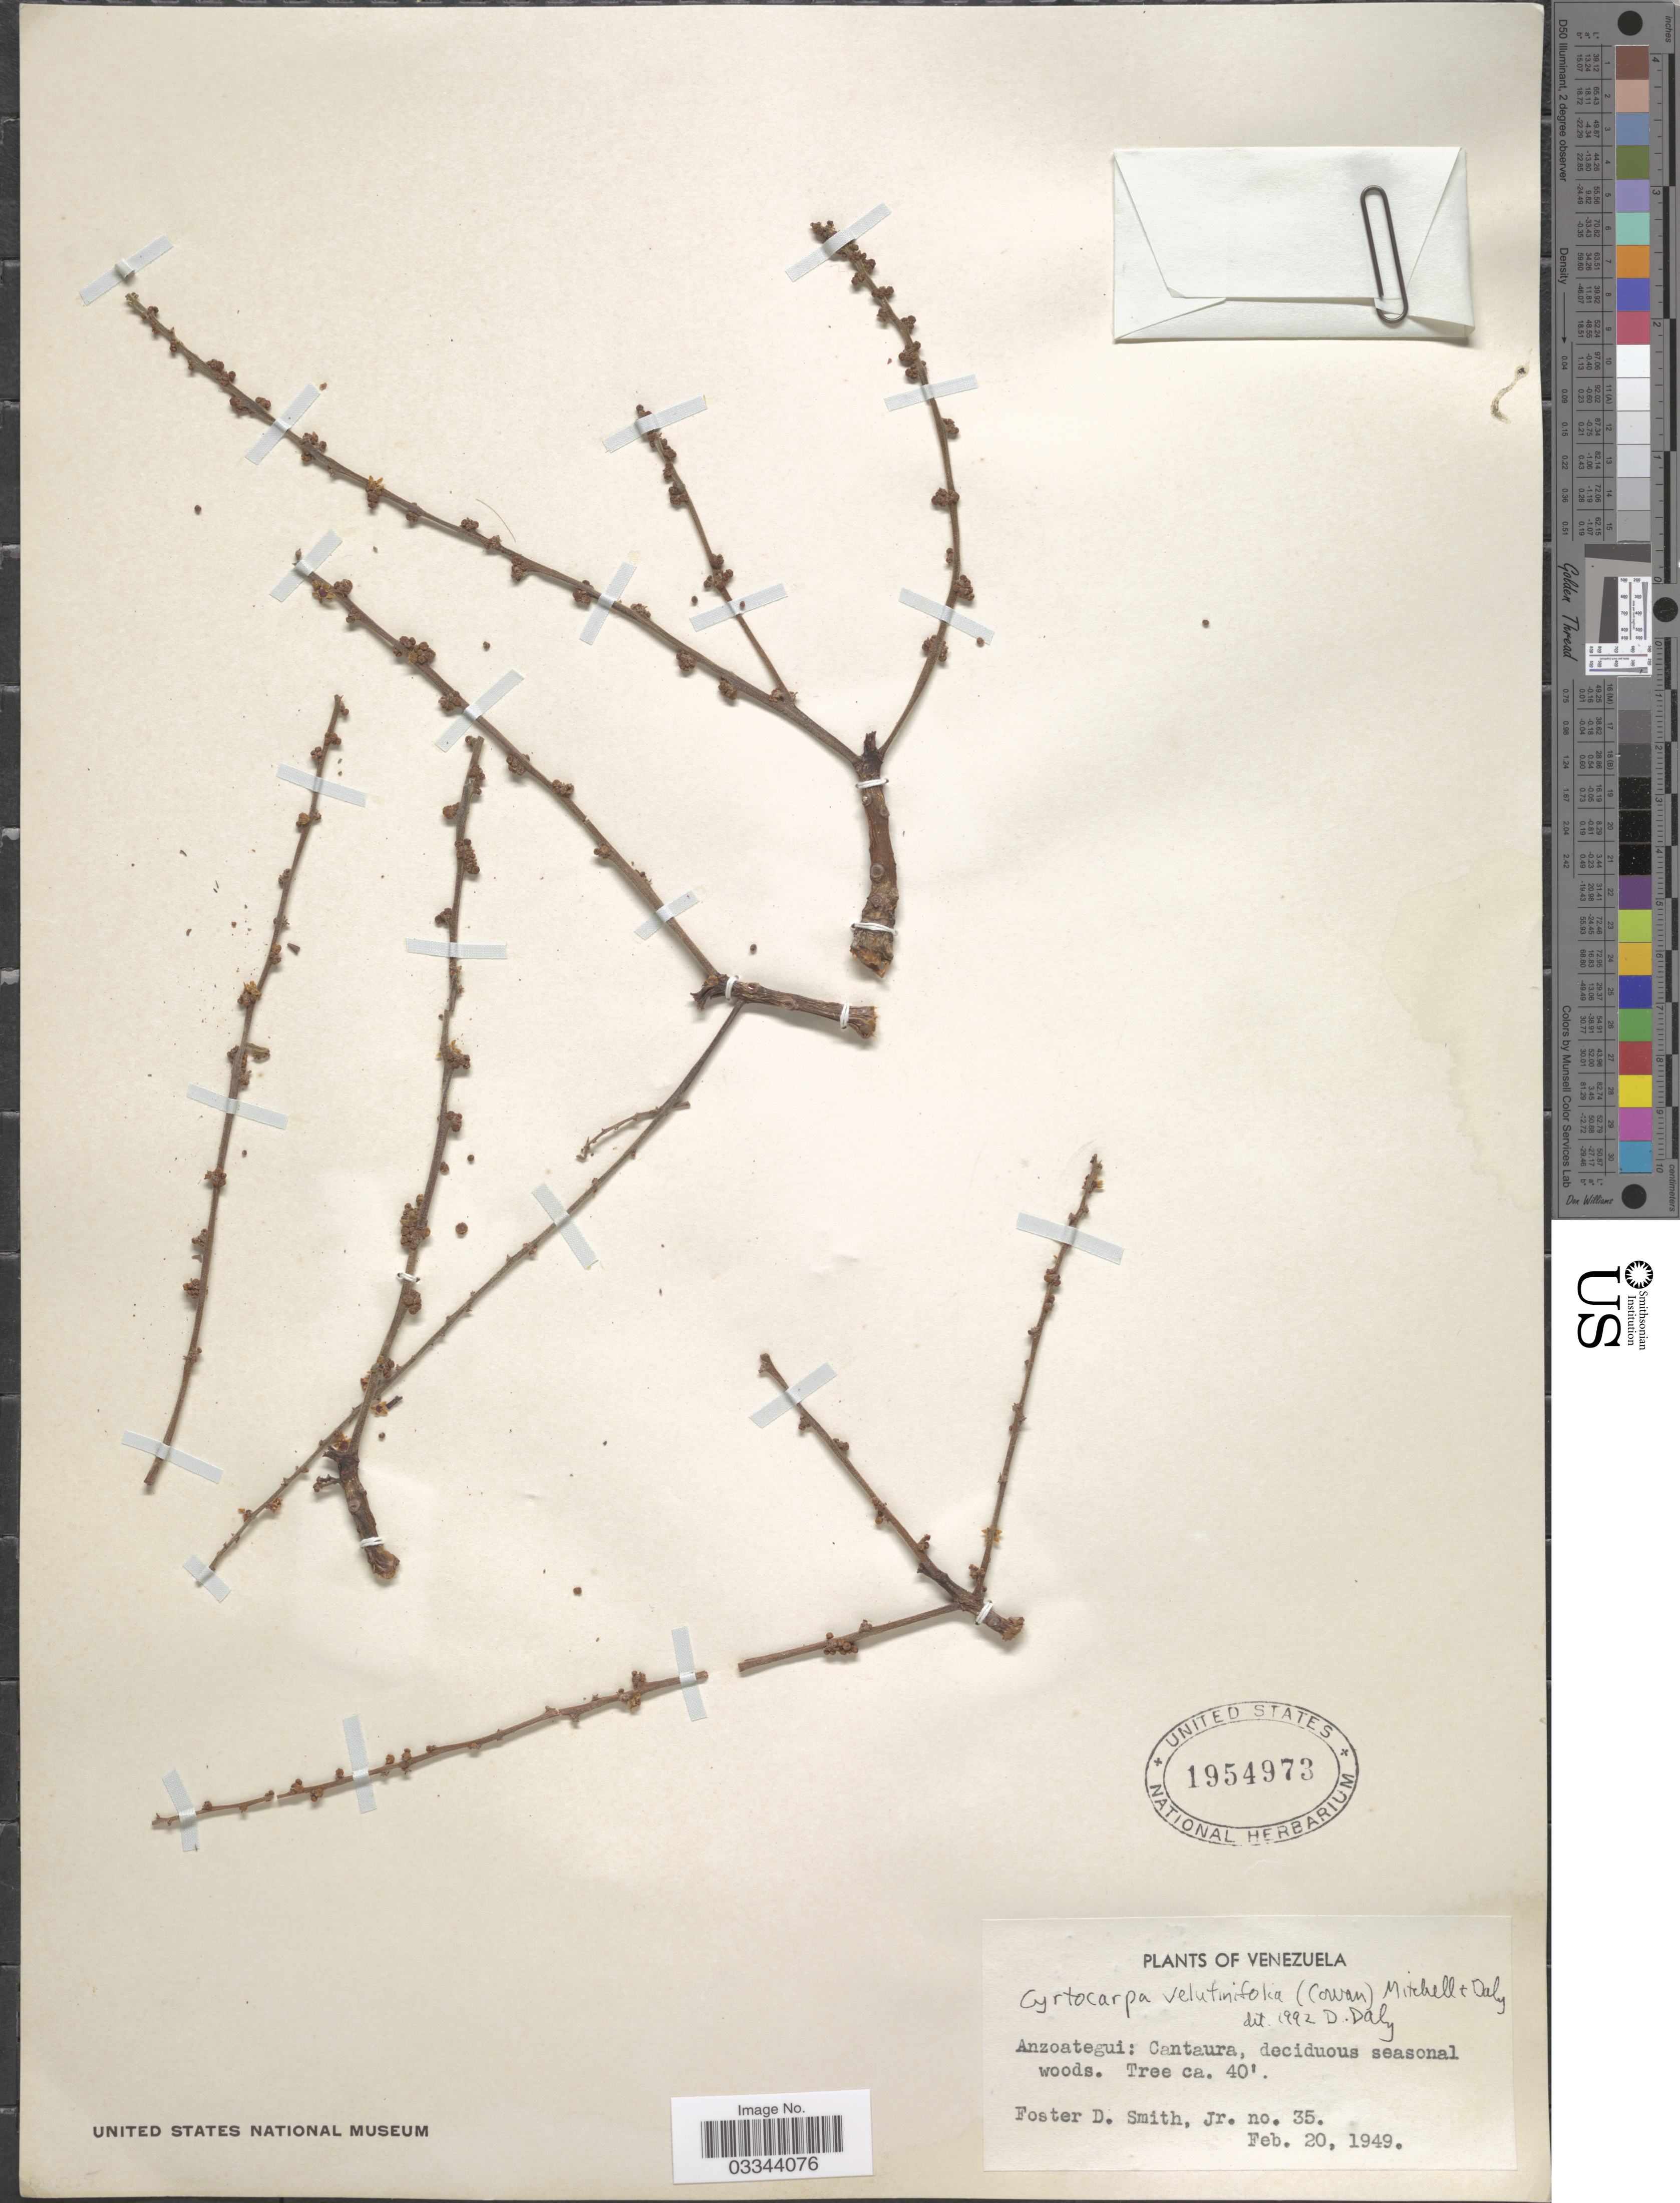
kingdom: Plantae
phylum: Tracheophyta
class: Magnoliopsida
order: Sapindales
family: Anacardiaceae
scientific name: Uniostium velutinifolium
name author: (R.S. Cowan) J.D. Mitch. & Daly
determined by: Mitchell, John D.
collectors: F. Smith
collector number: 35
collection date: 1949-02-20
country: Venezuela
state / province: Anzoategui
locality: Cantaura.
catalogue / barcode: US 1954973